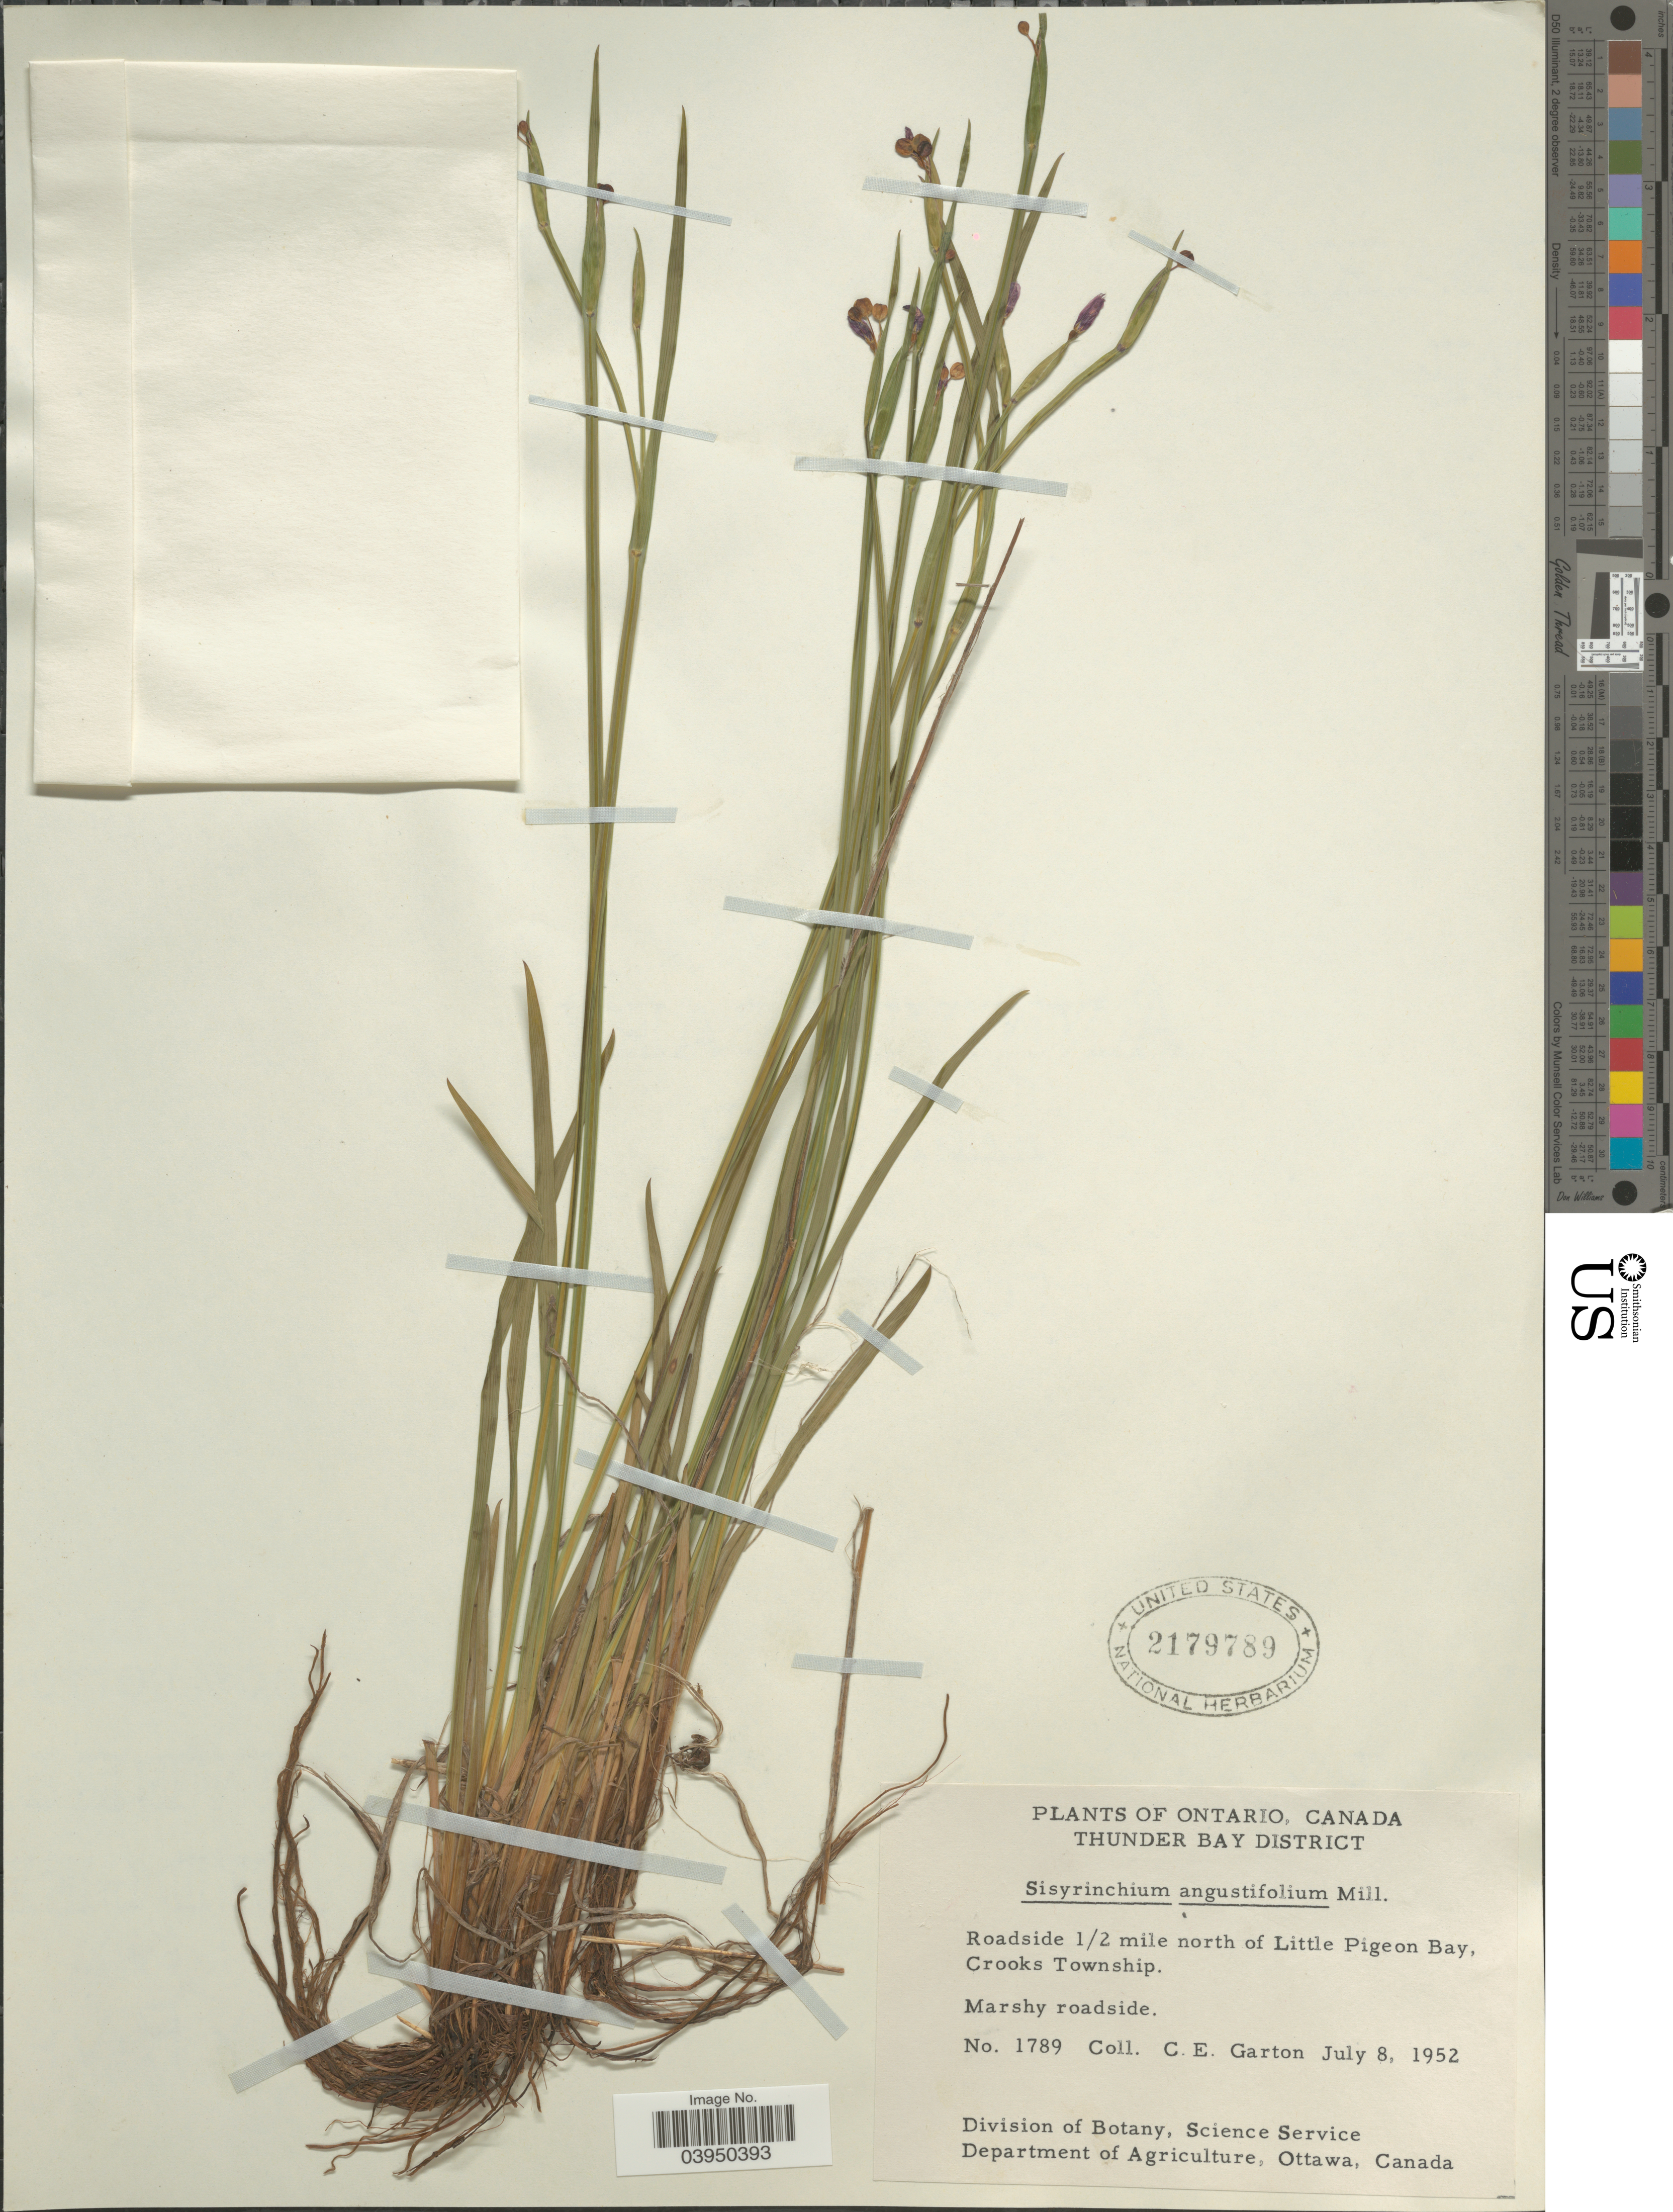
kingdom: Plantae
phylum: Tracheophyta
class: Liliopsida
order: Asparagales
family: Iridaceae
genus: Sisyrinchium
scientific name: Sisyrinchium angustifolium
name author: Mill.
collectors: C. E. Garton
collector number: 1789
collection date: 1952-07-08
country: Canada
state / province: Ontario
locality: Thunder Bay District. Roadside ½ mile north of Little Pigeon Bay, Crooks Township.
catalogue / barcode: US 2179789